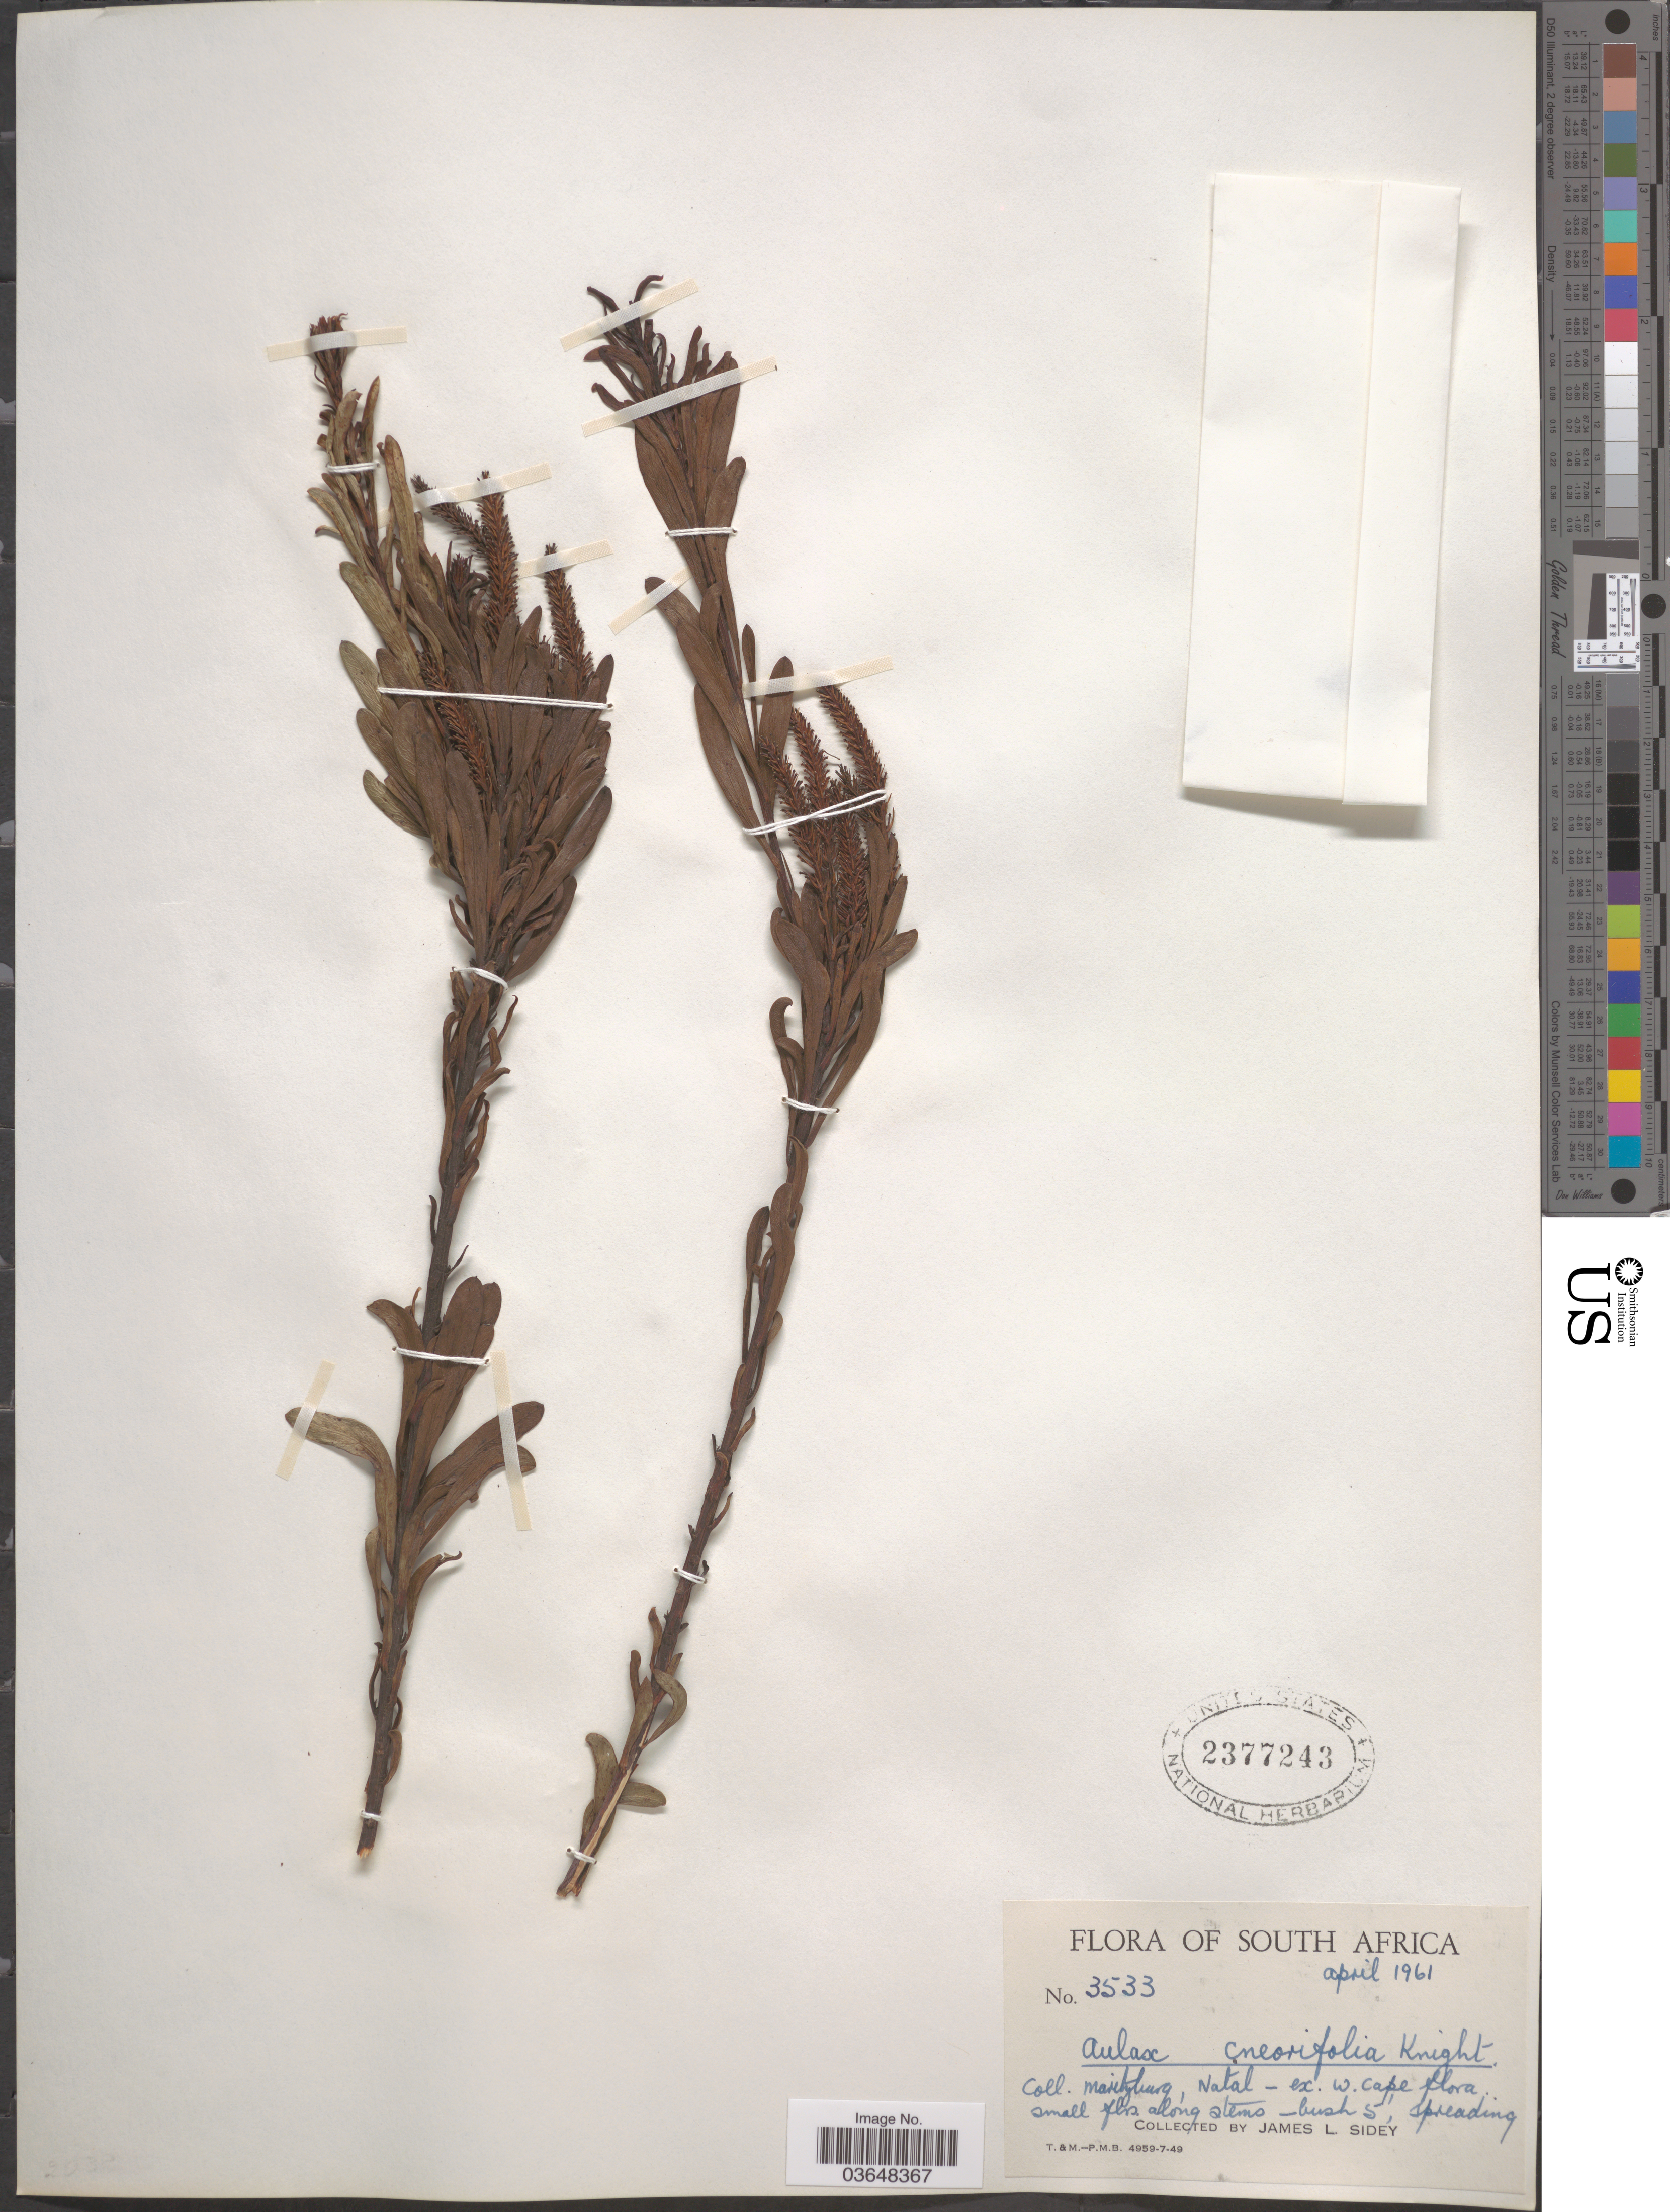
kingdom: Plantae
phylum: Tracheophyta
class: Magnoliopsida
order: Proteales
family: Proteaceae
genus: Aulax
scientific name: Aulax cneorifolia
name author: Knight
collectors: J. L. Sidey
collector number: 3533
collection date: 1961-04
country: South Africa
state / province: KwaZulu-Natal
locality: Maritzburg, Natal.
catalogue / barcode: US 2377243